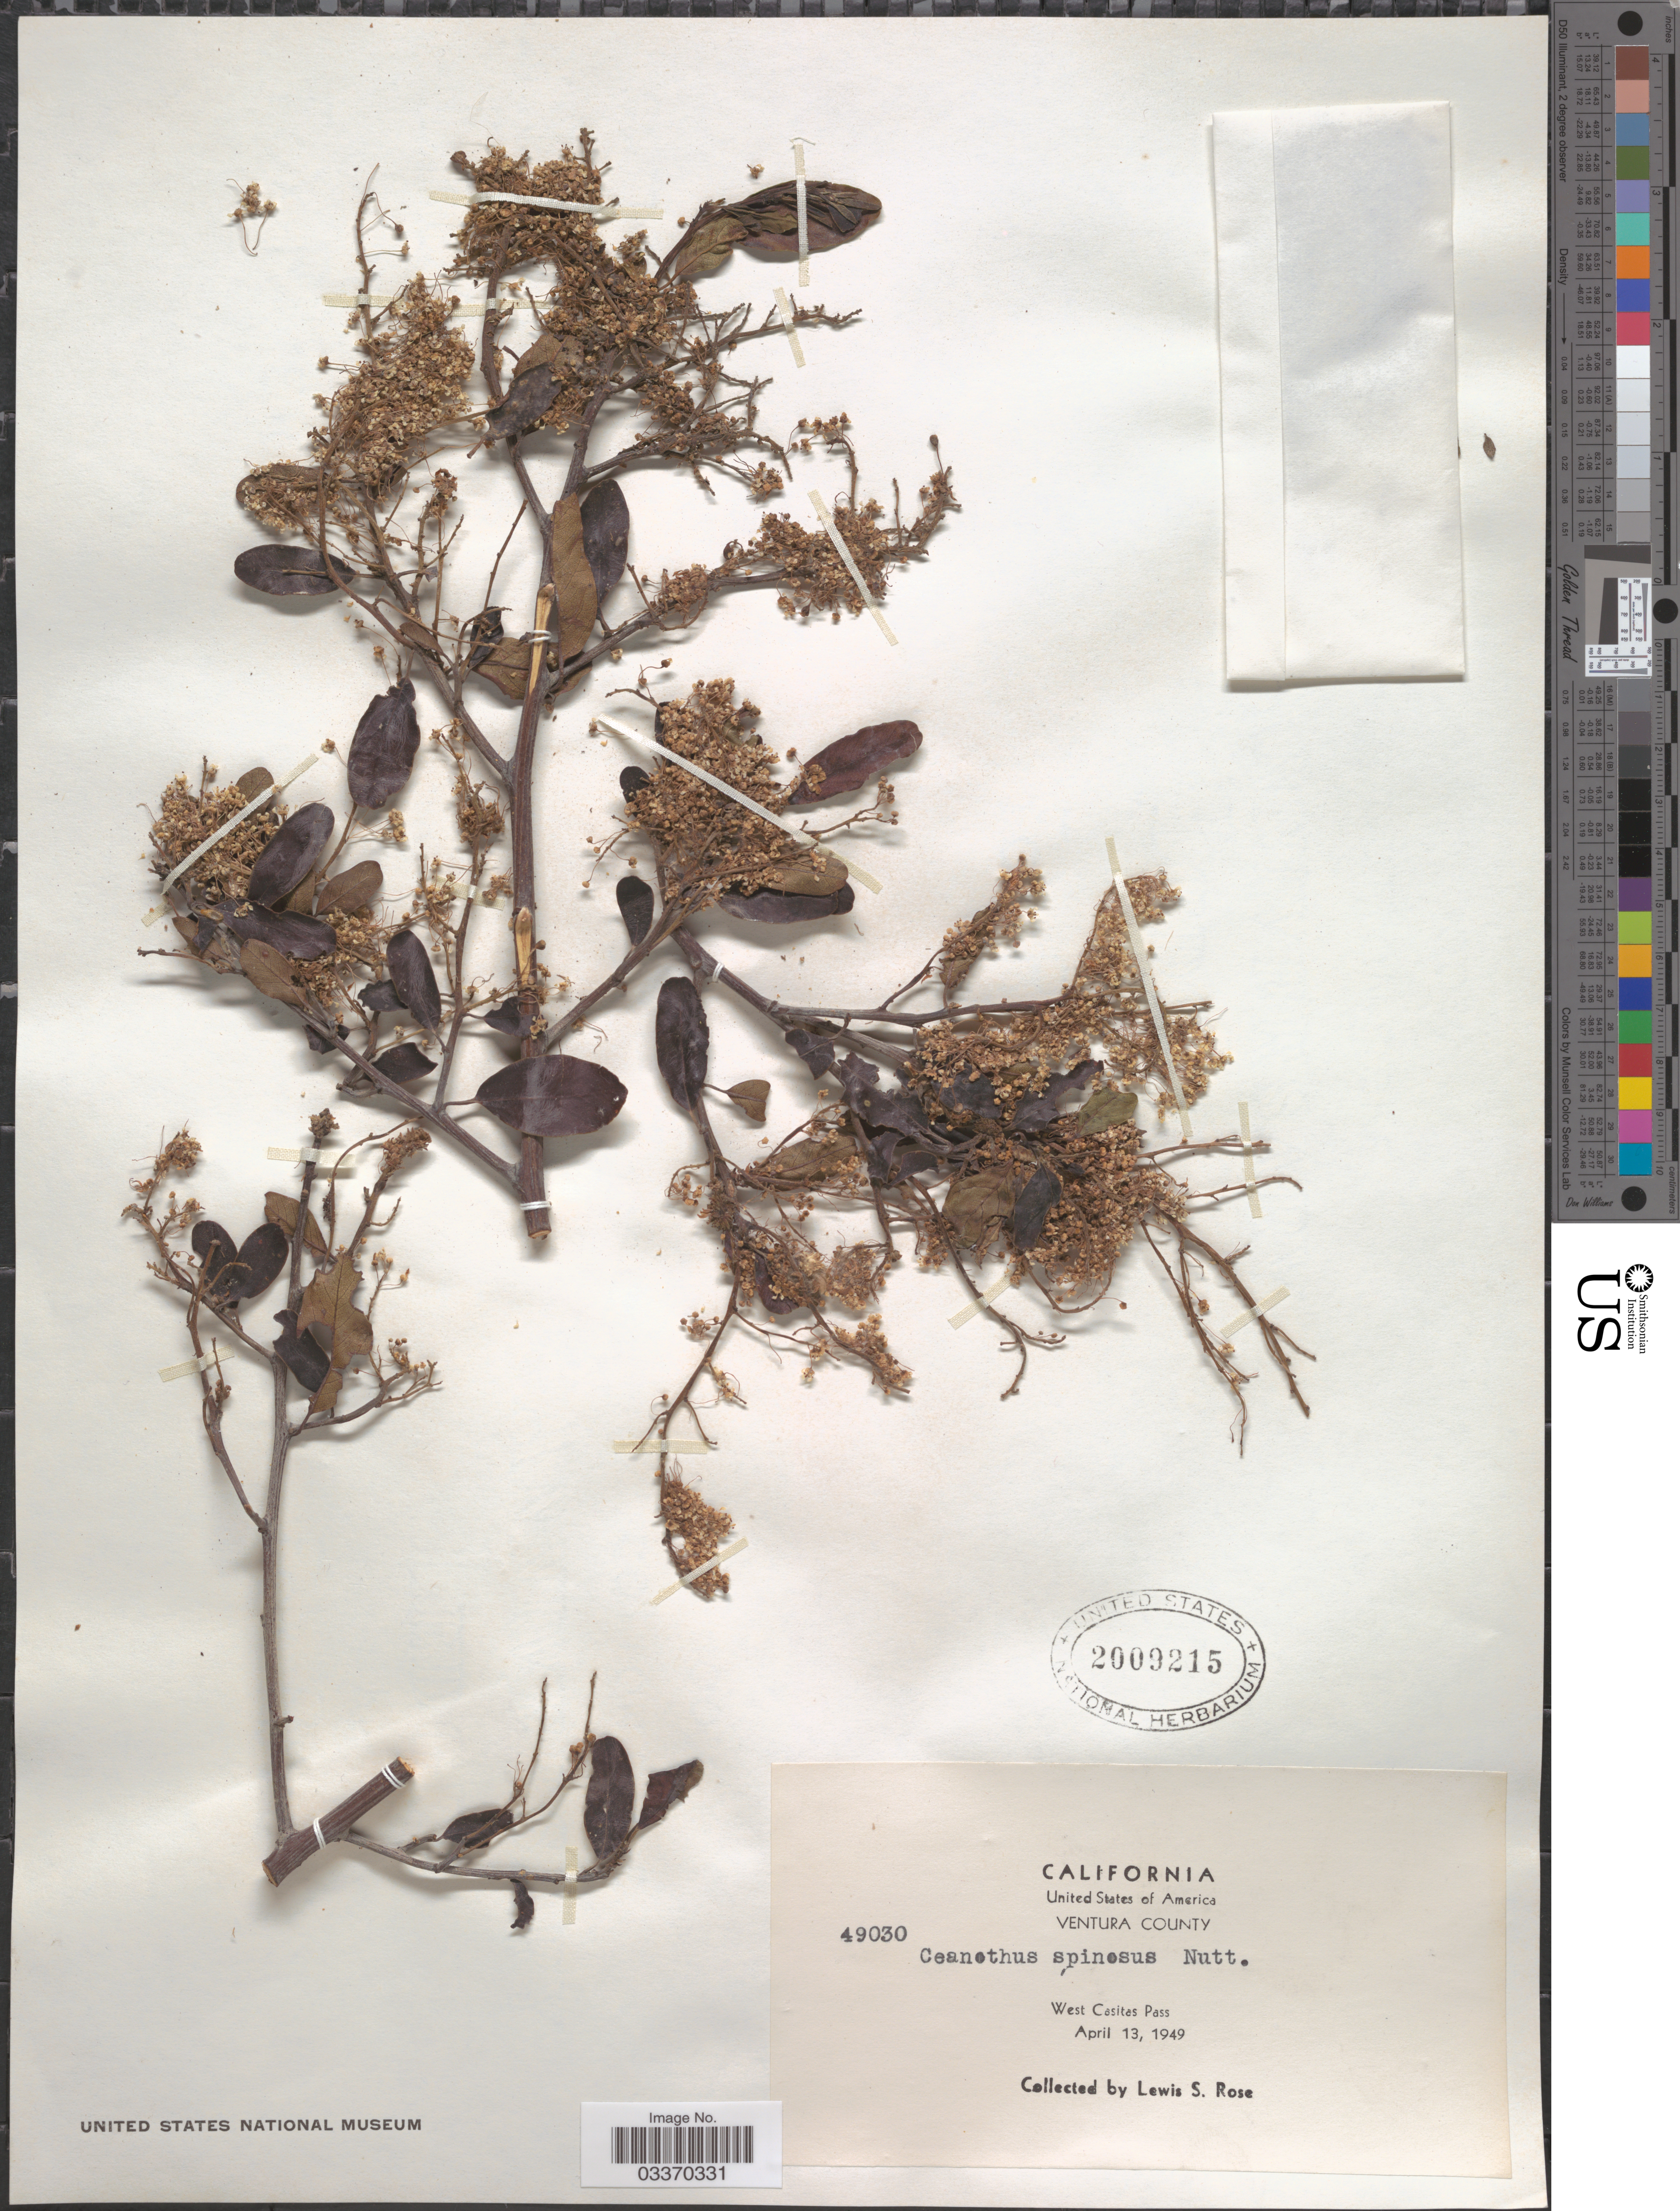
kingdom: Plantae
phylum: Tracheophyta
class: Magnoliopsida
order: Rosales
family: Rhamnaceae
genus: Ceanothus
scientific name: Ceanothus spinosus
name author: Nutt.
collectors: L. S. Rose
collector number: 49030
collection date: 1949-04-13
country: United States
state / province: California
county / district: Ventura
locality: Ventura County. West Casitas Pass.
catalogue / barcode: US 2009215